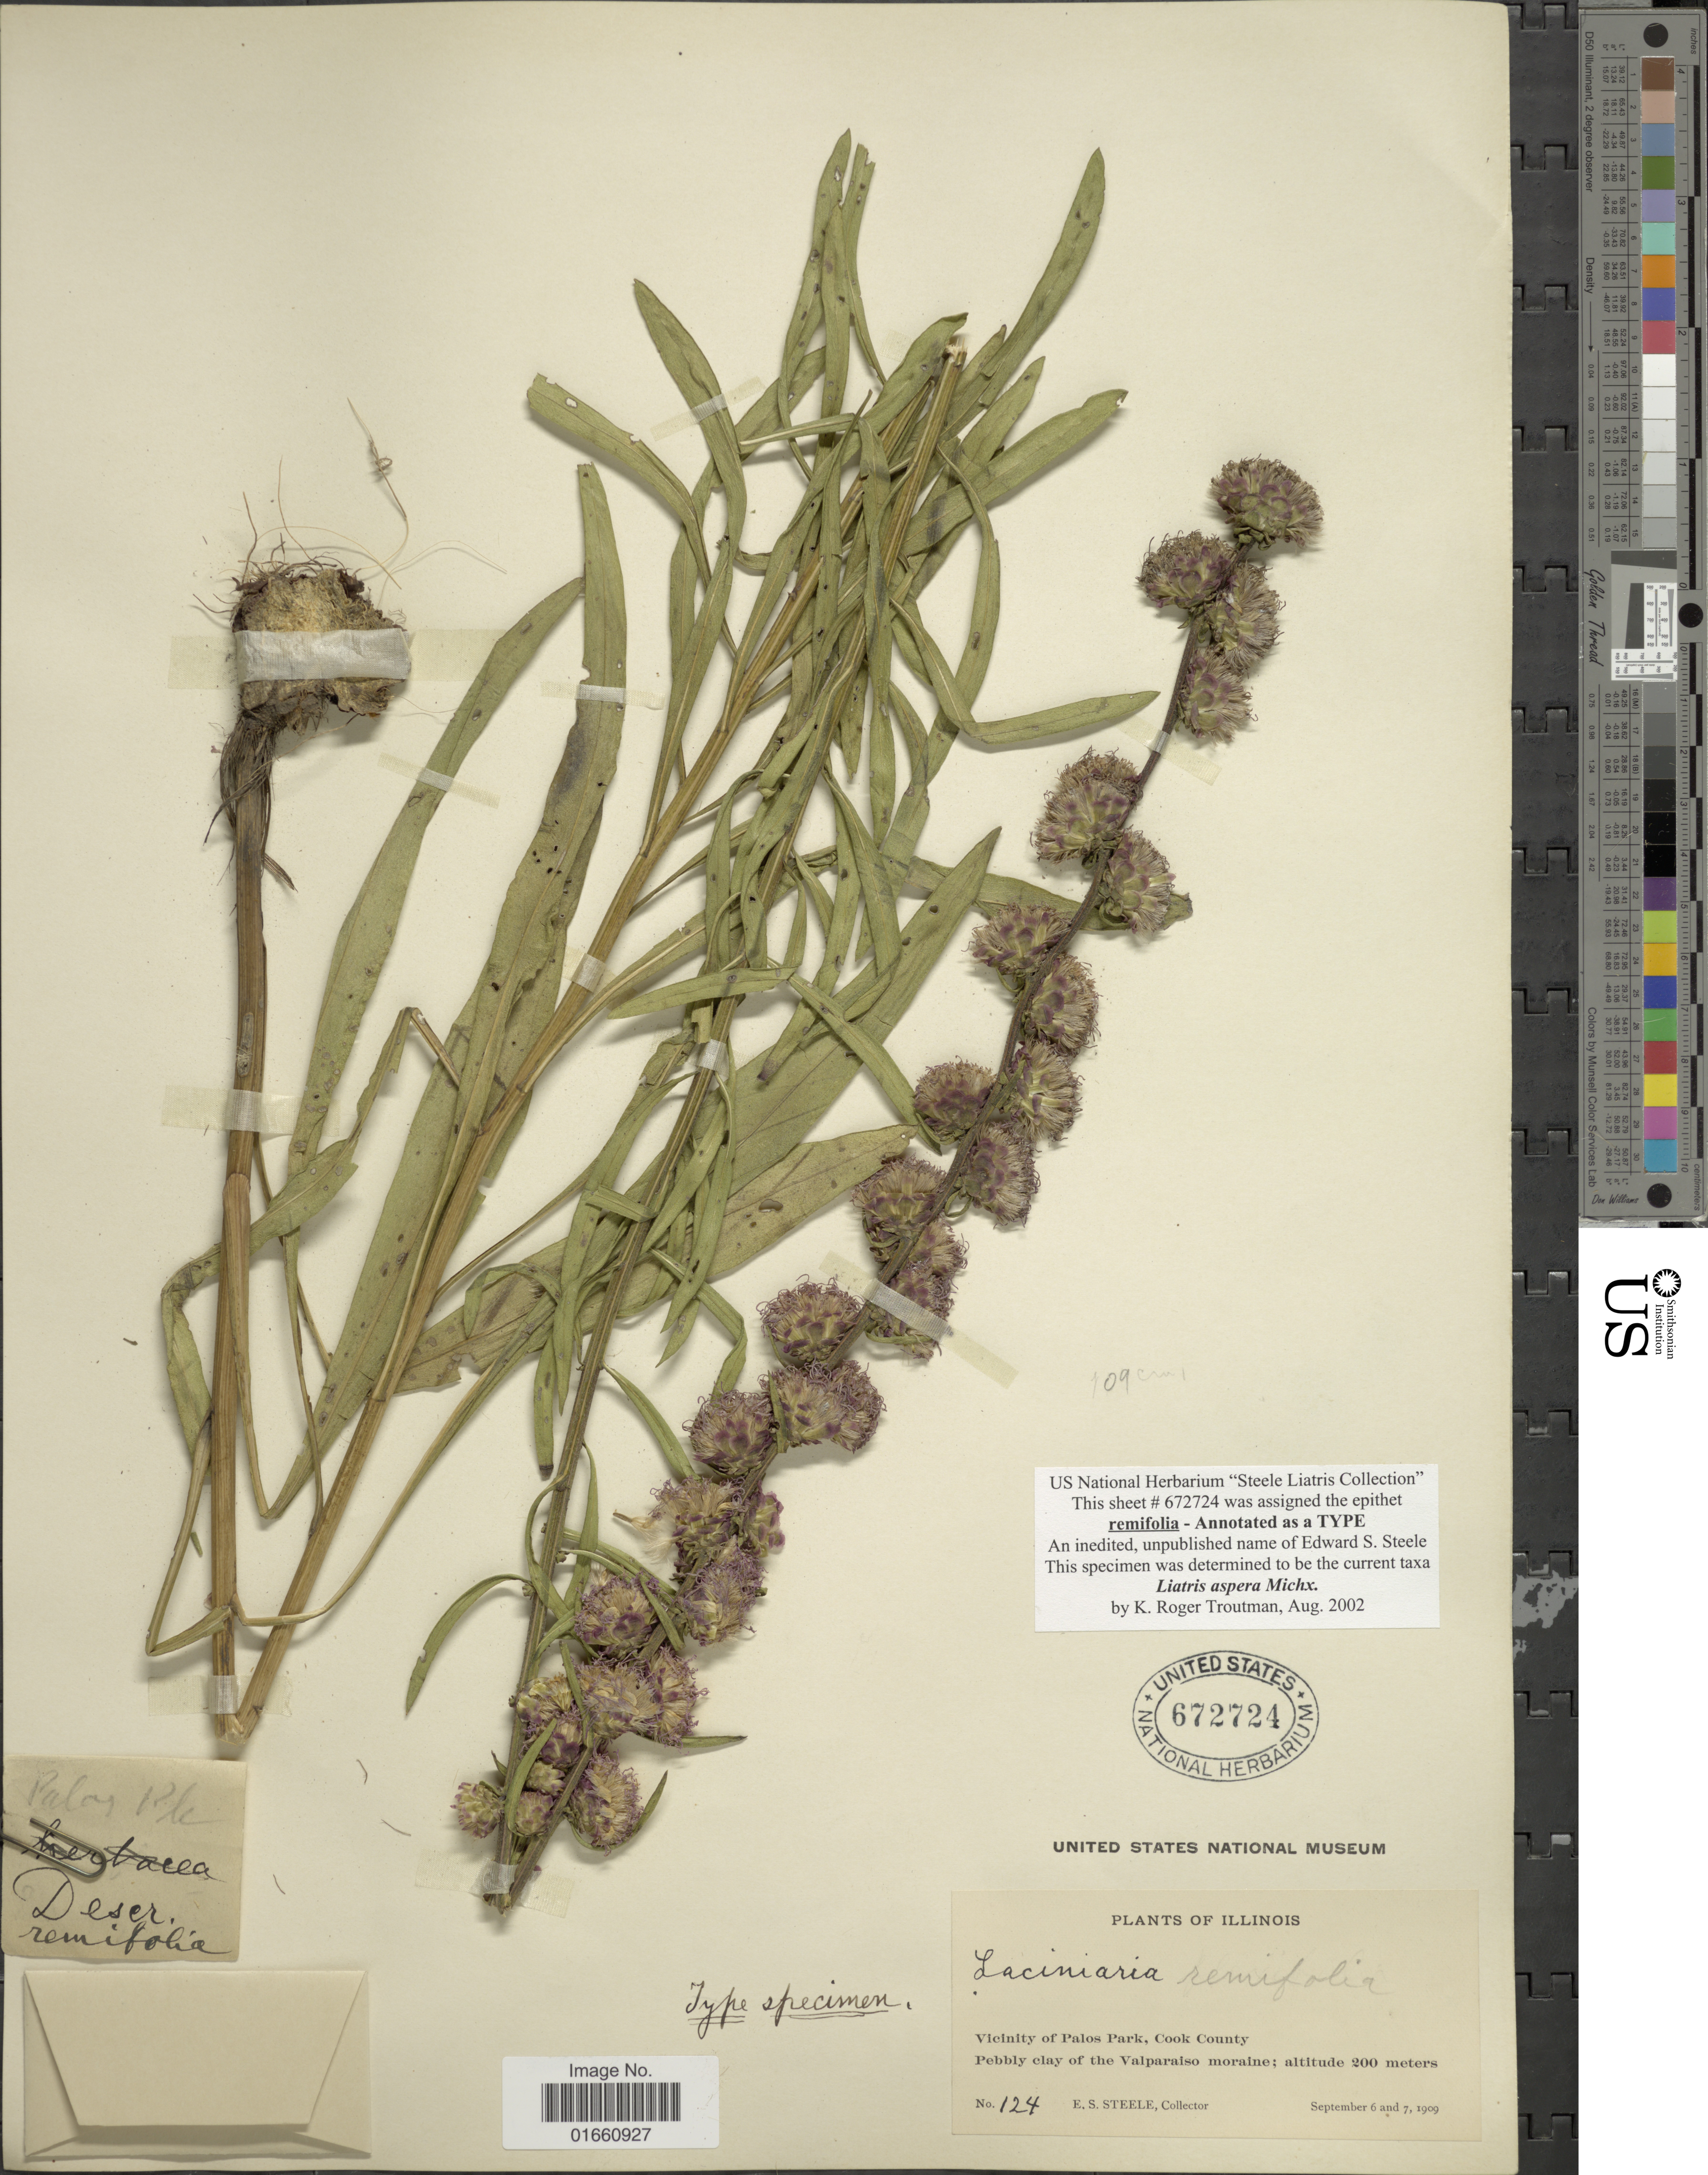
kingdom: Plantae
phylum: Tracheophyta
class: Magnoliopsida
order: Asterales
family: Asteraceae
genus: Liatris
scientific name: Liatris aspera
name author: Michx.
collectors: E. Steele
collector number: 124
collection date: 1909-09-06/1909-09-07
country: United States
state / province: Illinois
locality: Vicinity of Palos Park, Cook County, Pebbly clay of the Valparaiso moraine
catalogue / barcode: US 672724